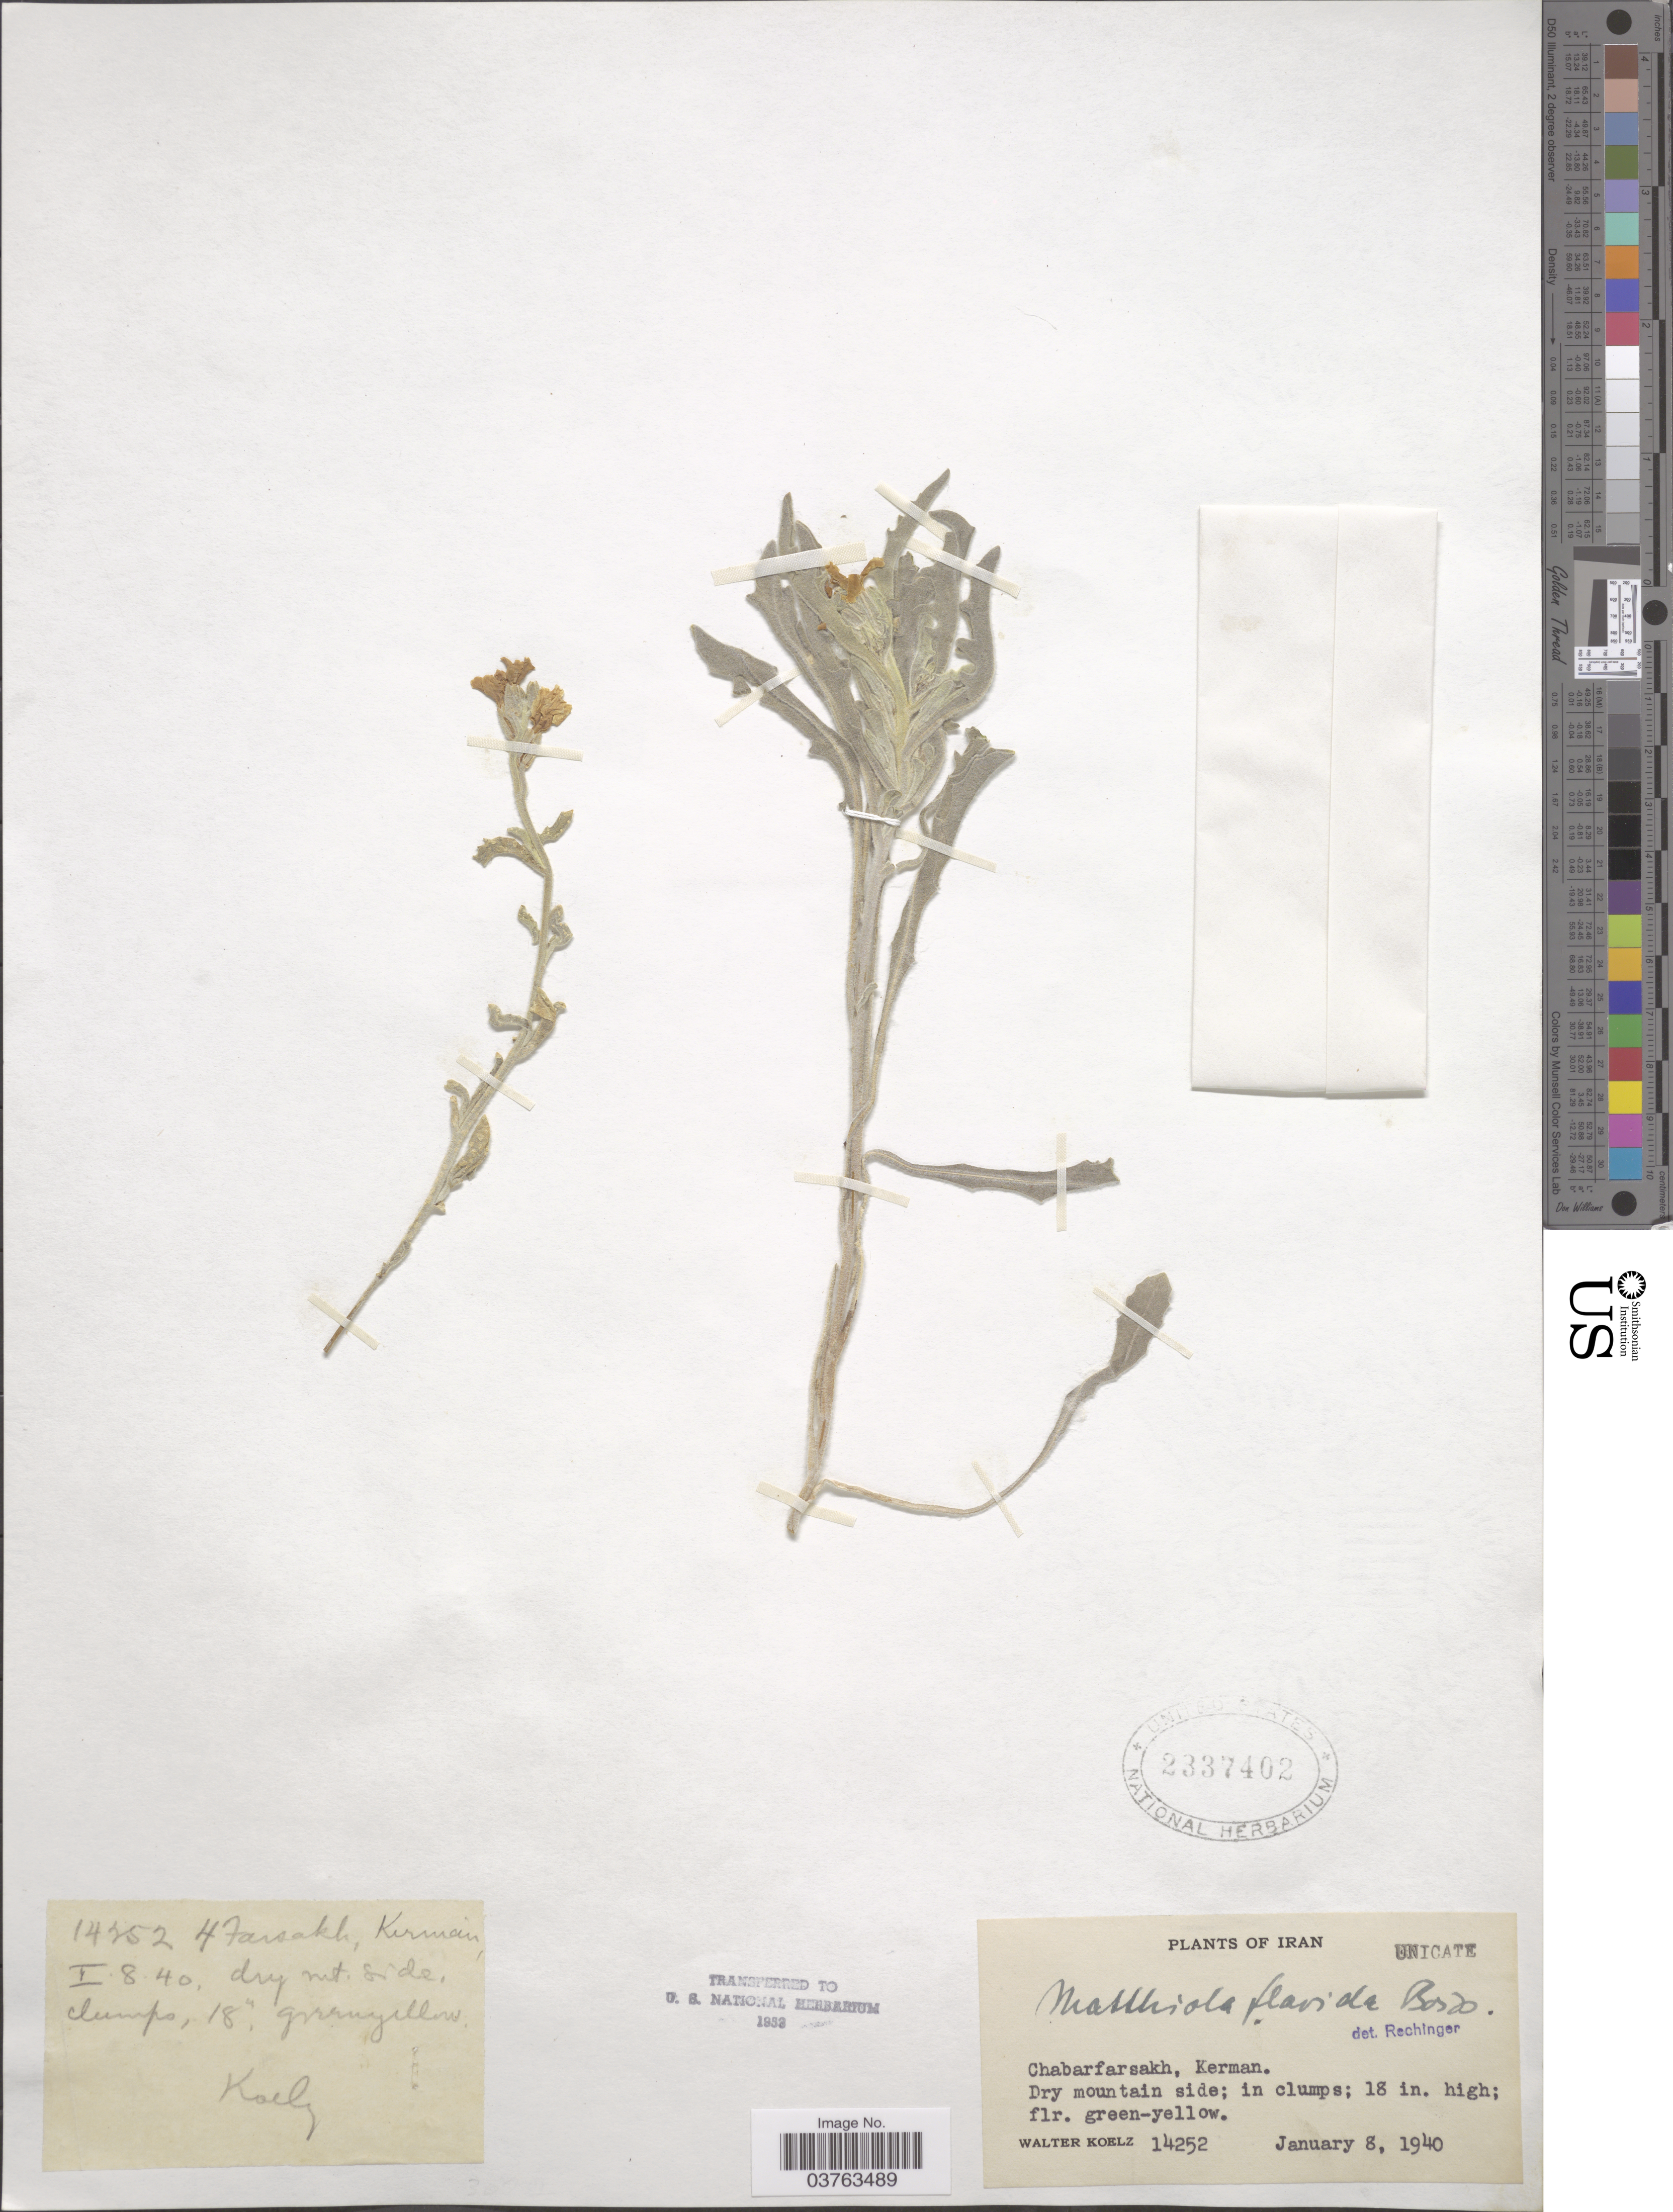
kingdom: Plantae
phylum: Tracheophyta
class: Magnoliopsida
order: Brassicales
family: Brassicaceae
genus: Matthiola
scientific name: Matthiola flavida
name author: Boiss.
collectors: W. N. Koelz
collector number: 14252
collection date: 1940-01-08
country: Iran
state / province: Kerman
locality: Chabarfarsakh.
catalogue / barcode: US 2337402